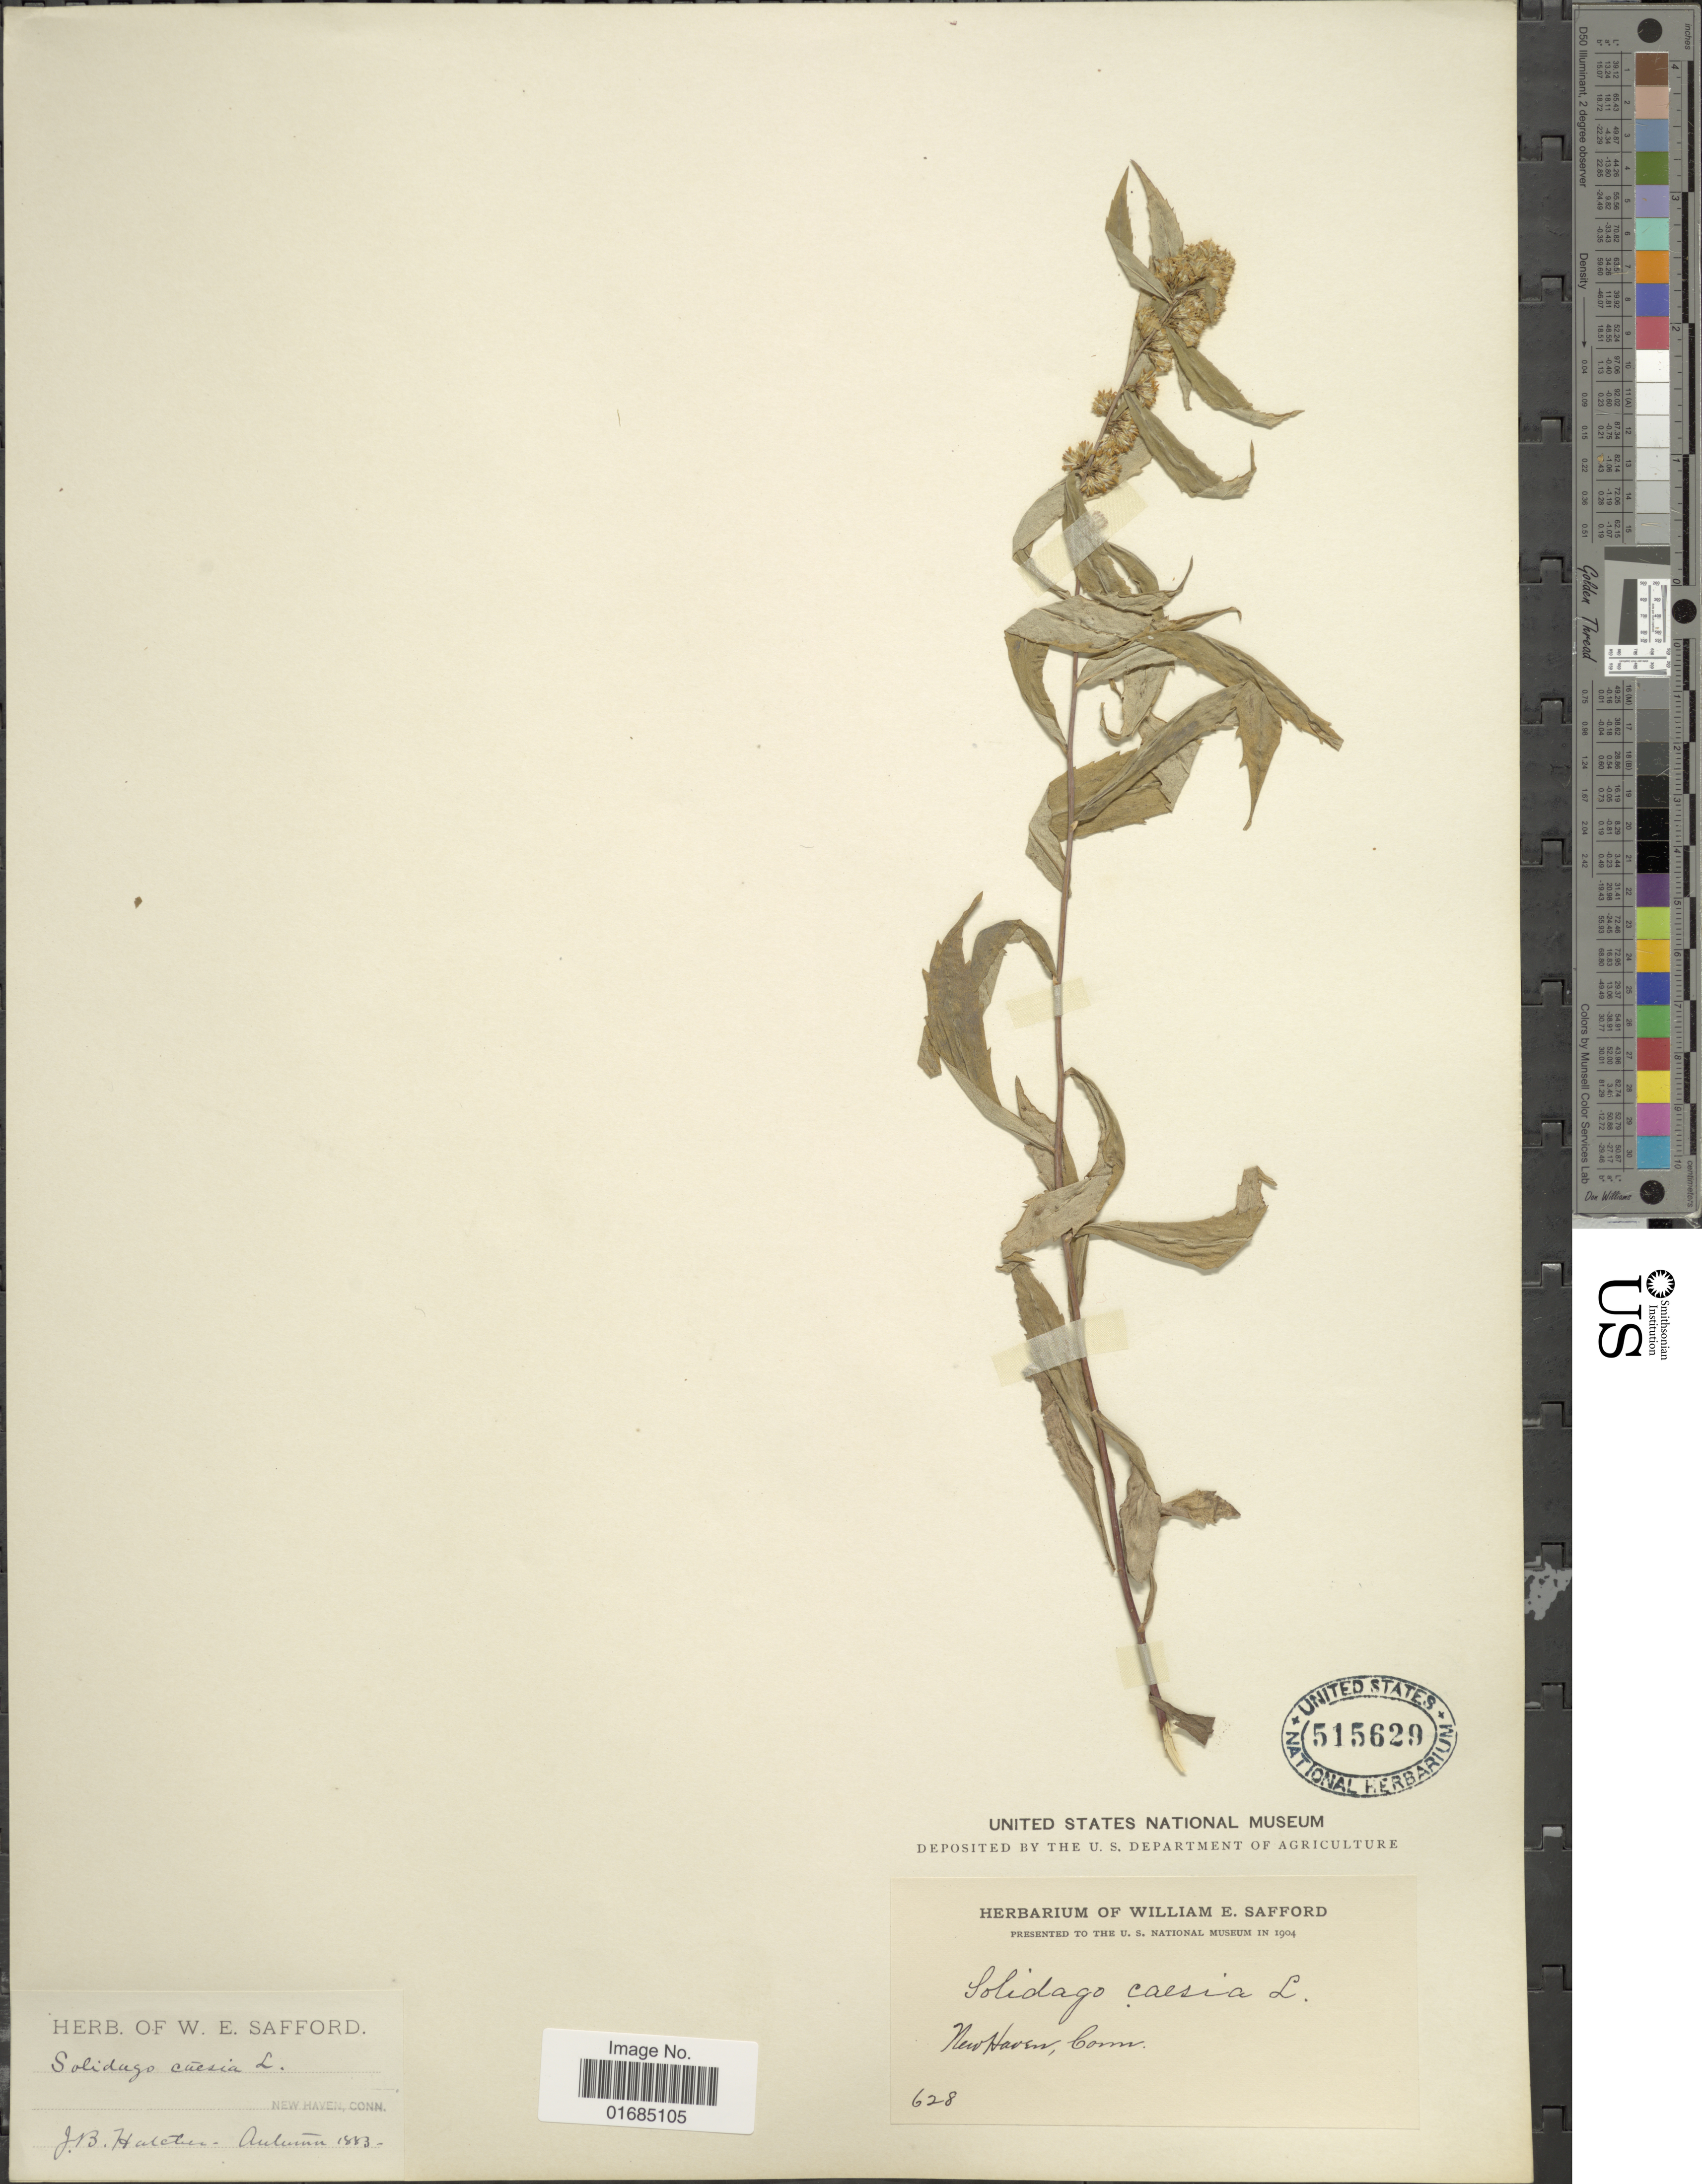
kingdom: Plantae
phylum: Tracheophyta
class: Magnoliopsida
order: Asterales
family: Asteraceae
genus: Solidago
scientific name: Solidago caesia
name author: L.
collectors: J. Halcter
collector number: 627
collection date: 1883-08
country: United States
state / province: Connecticut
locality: New Haven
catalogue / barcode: US 515629